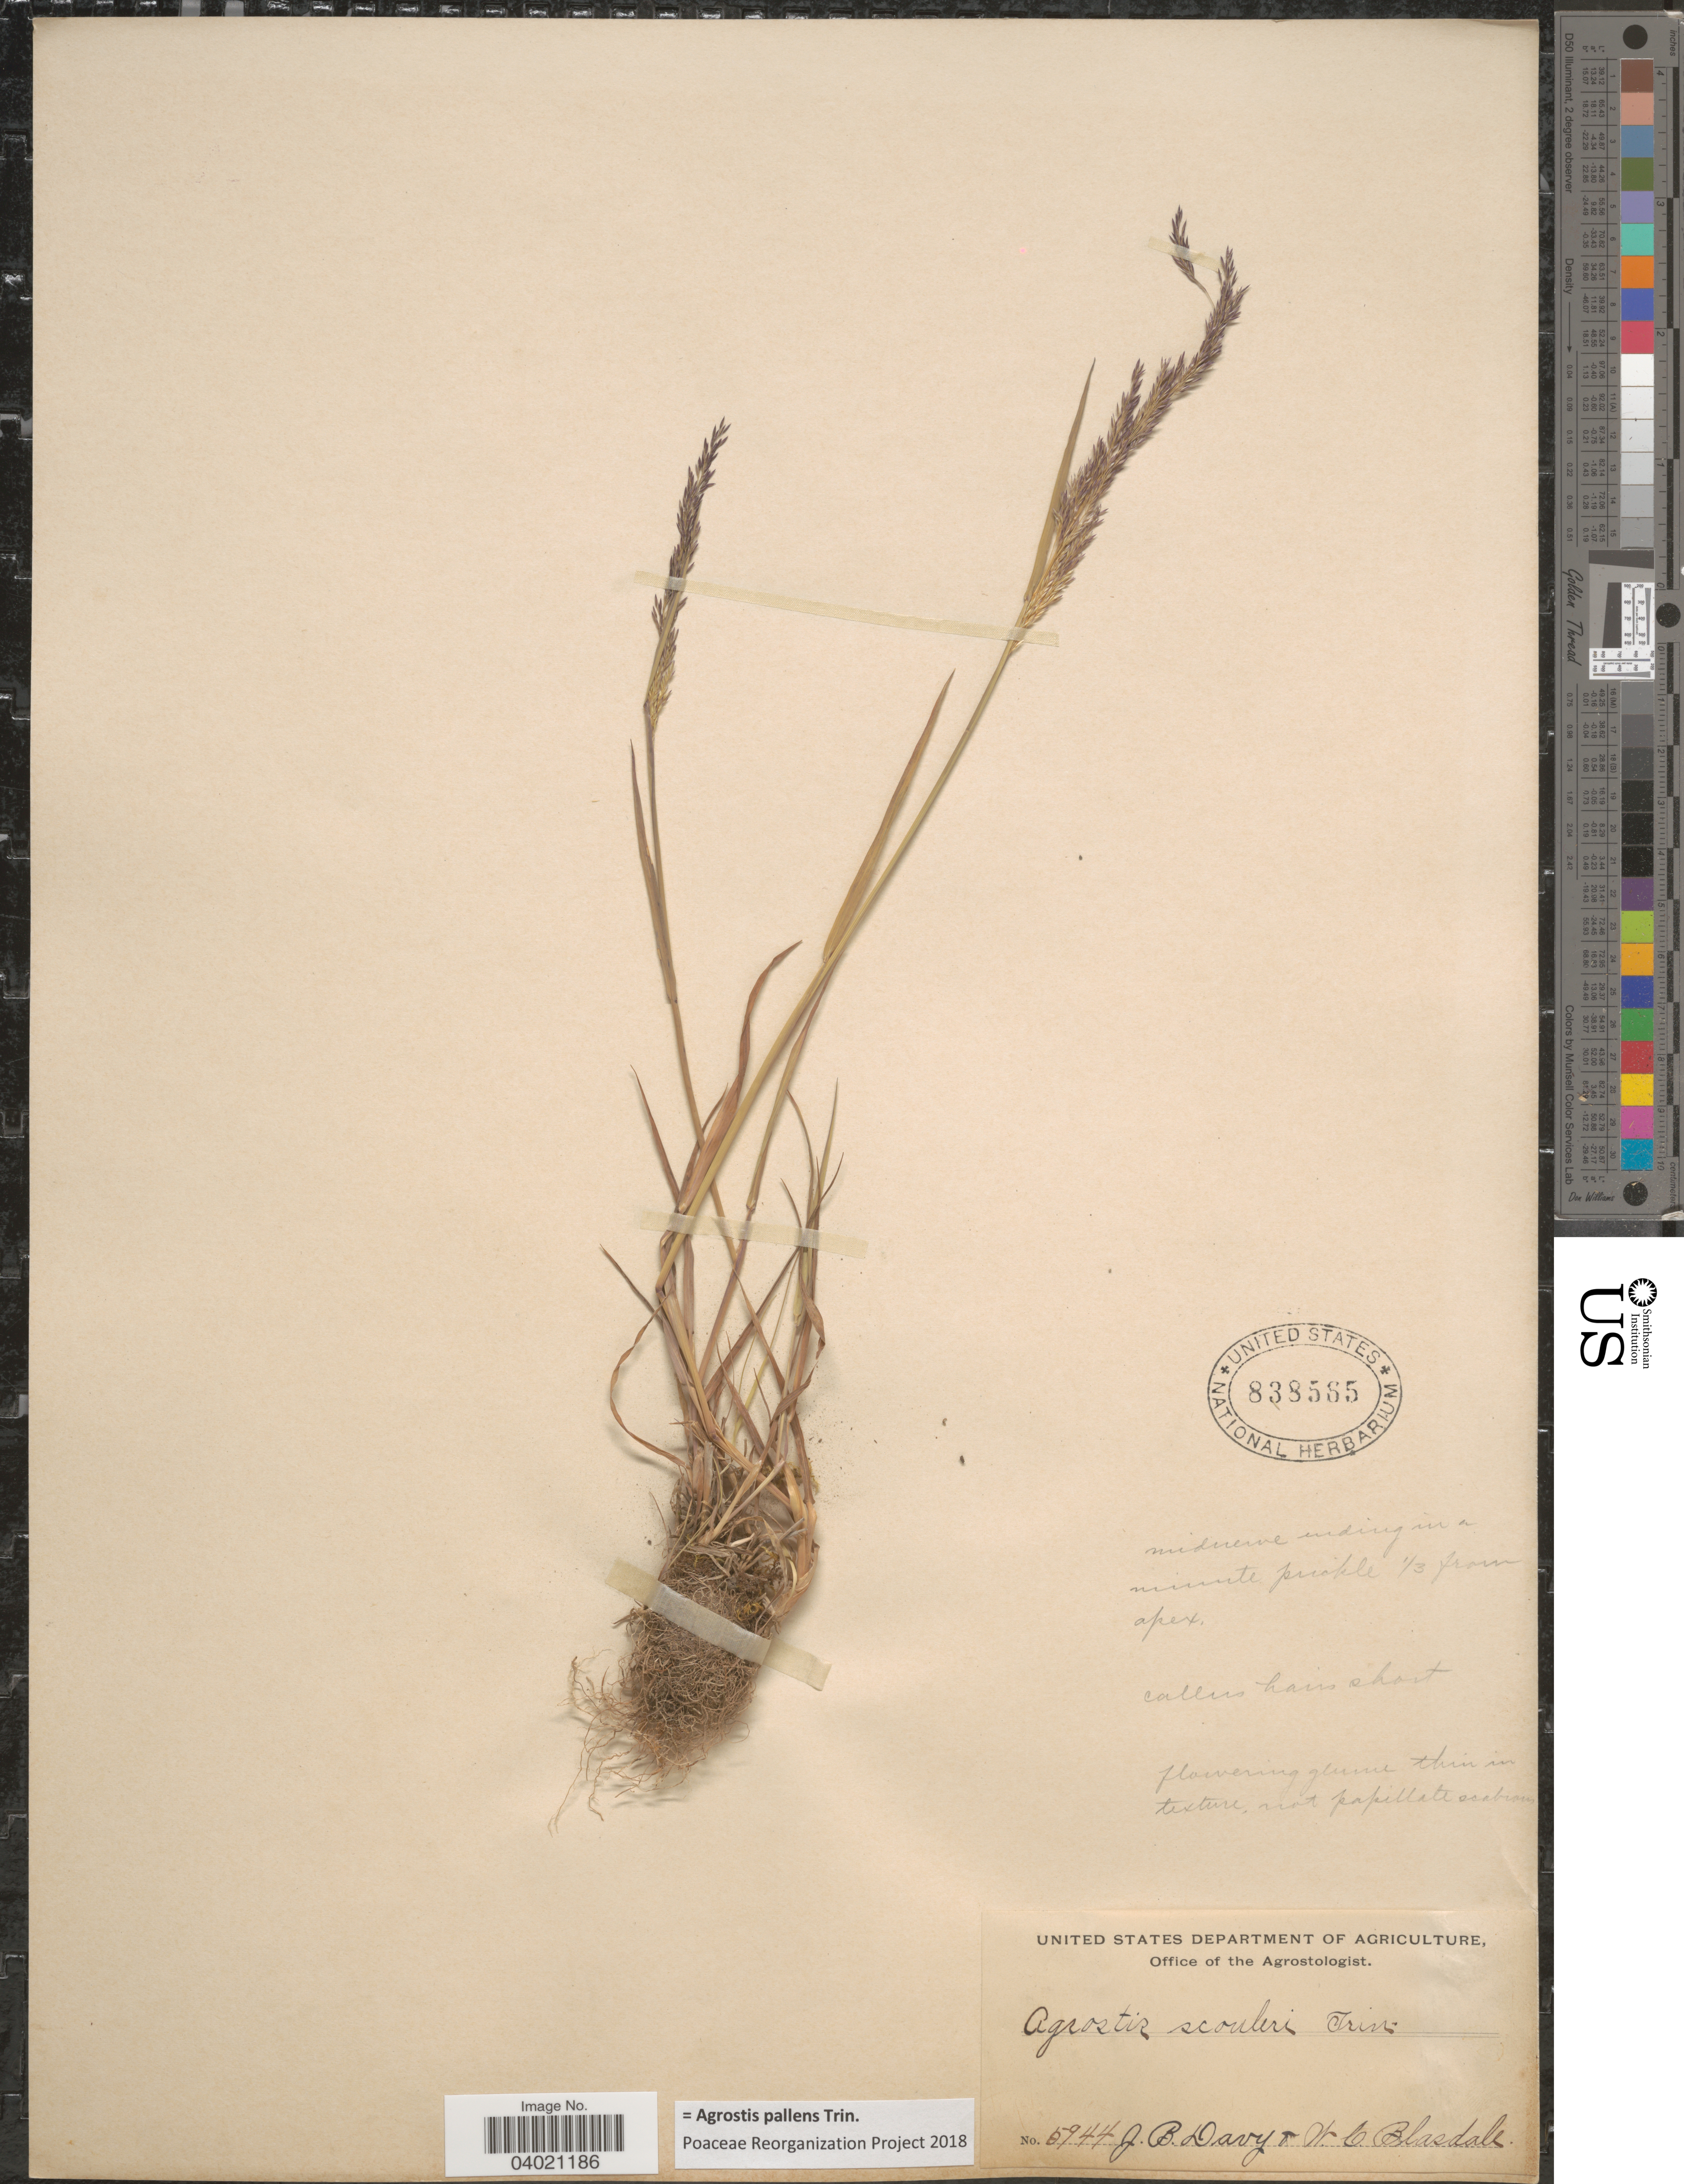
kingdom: Plantae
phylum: Tracheophyta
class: Liliopsida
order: Poales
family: Poaceae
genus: Agrostis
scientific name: Agrostis pallens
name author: Trin.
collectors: J. Burtt Davy & W. Blasdale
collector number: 5944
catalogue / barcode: US 838565